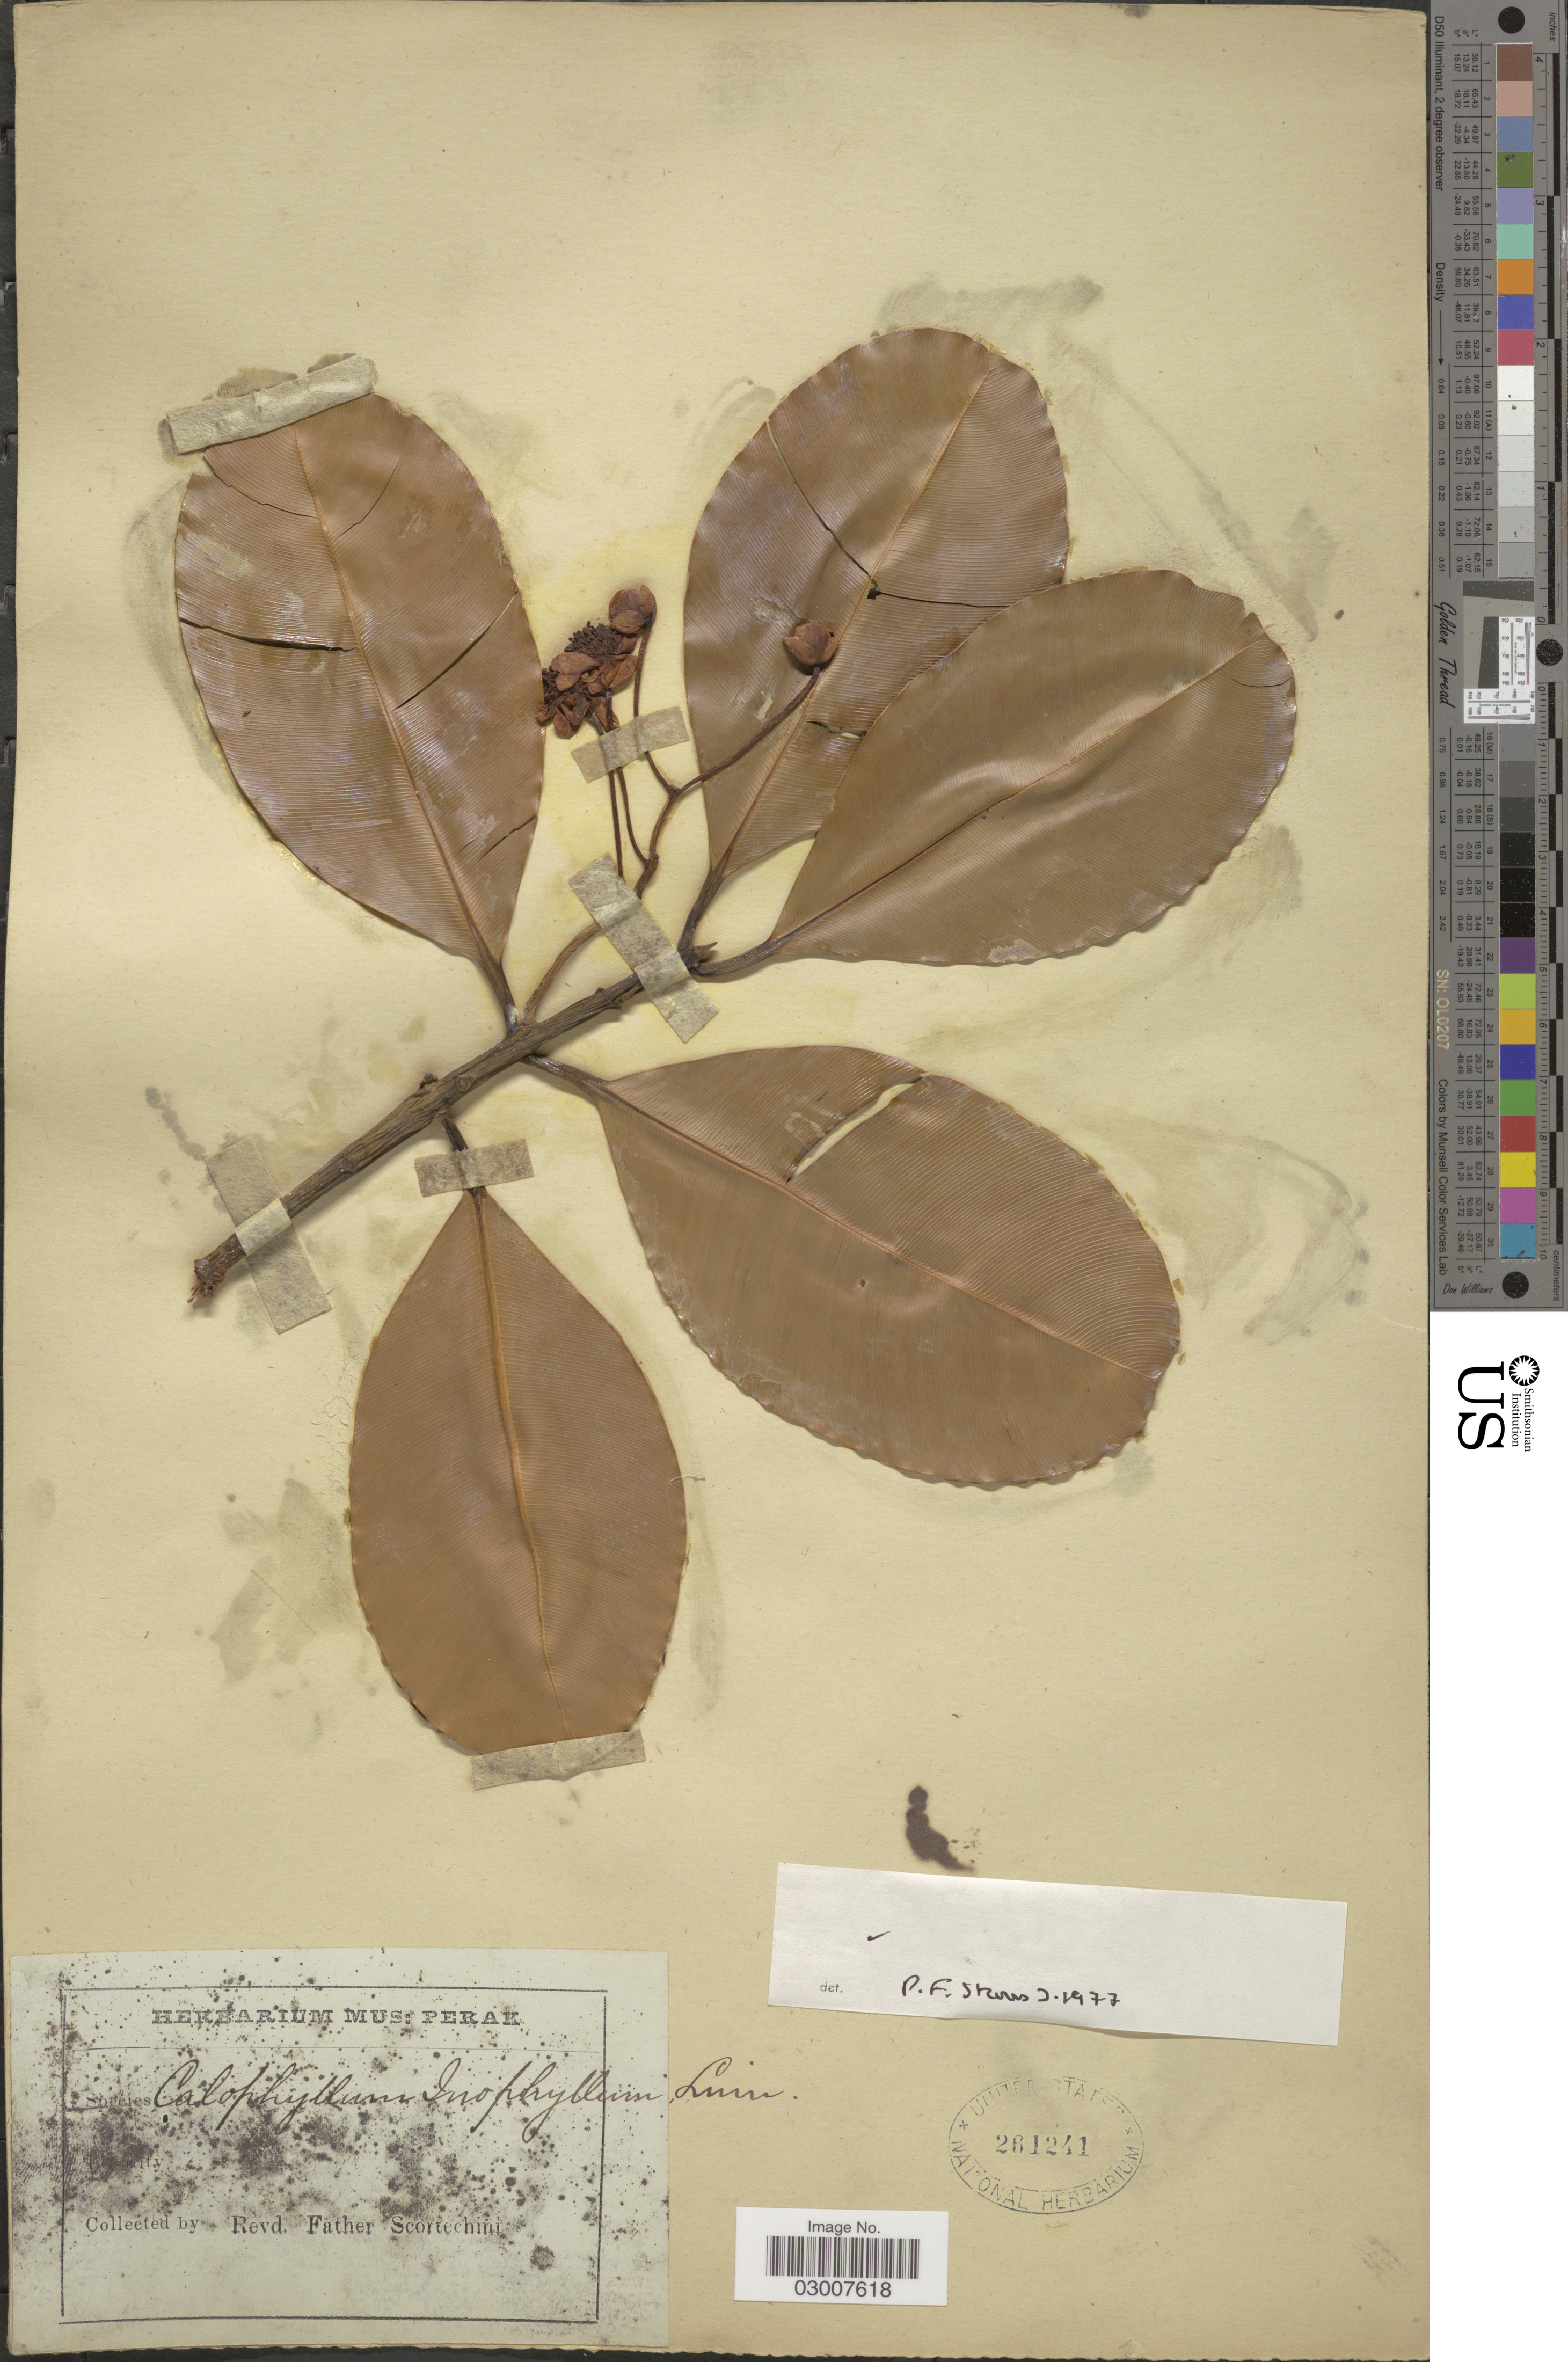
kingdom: Plantae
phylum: Tracheophyta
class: Magnoliopsida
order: Malpighiales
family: Calophyllaceae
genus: Calophyllum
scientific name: Calophyllum inophyllum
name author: L.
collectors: Fr. Scortechini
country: Malaysia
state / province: Perak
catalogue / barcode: US 261241